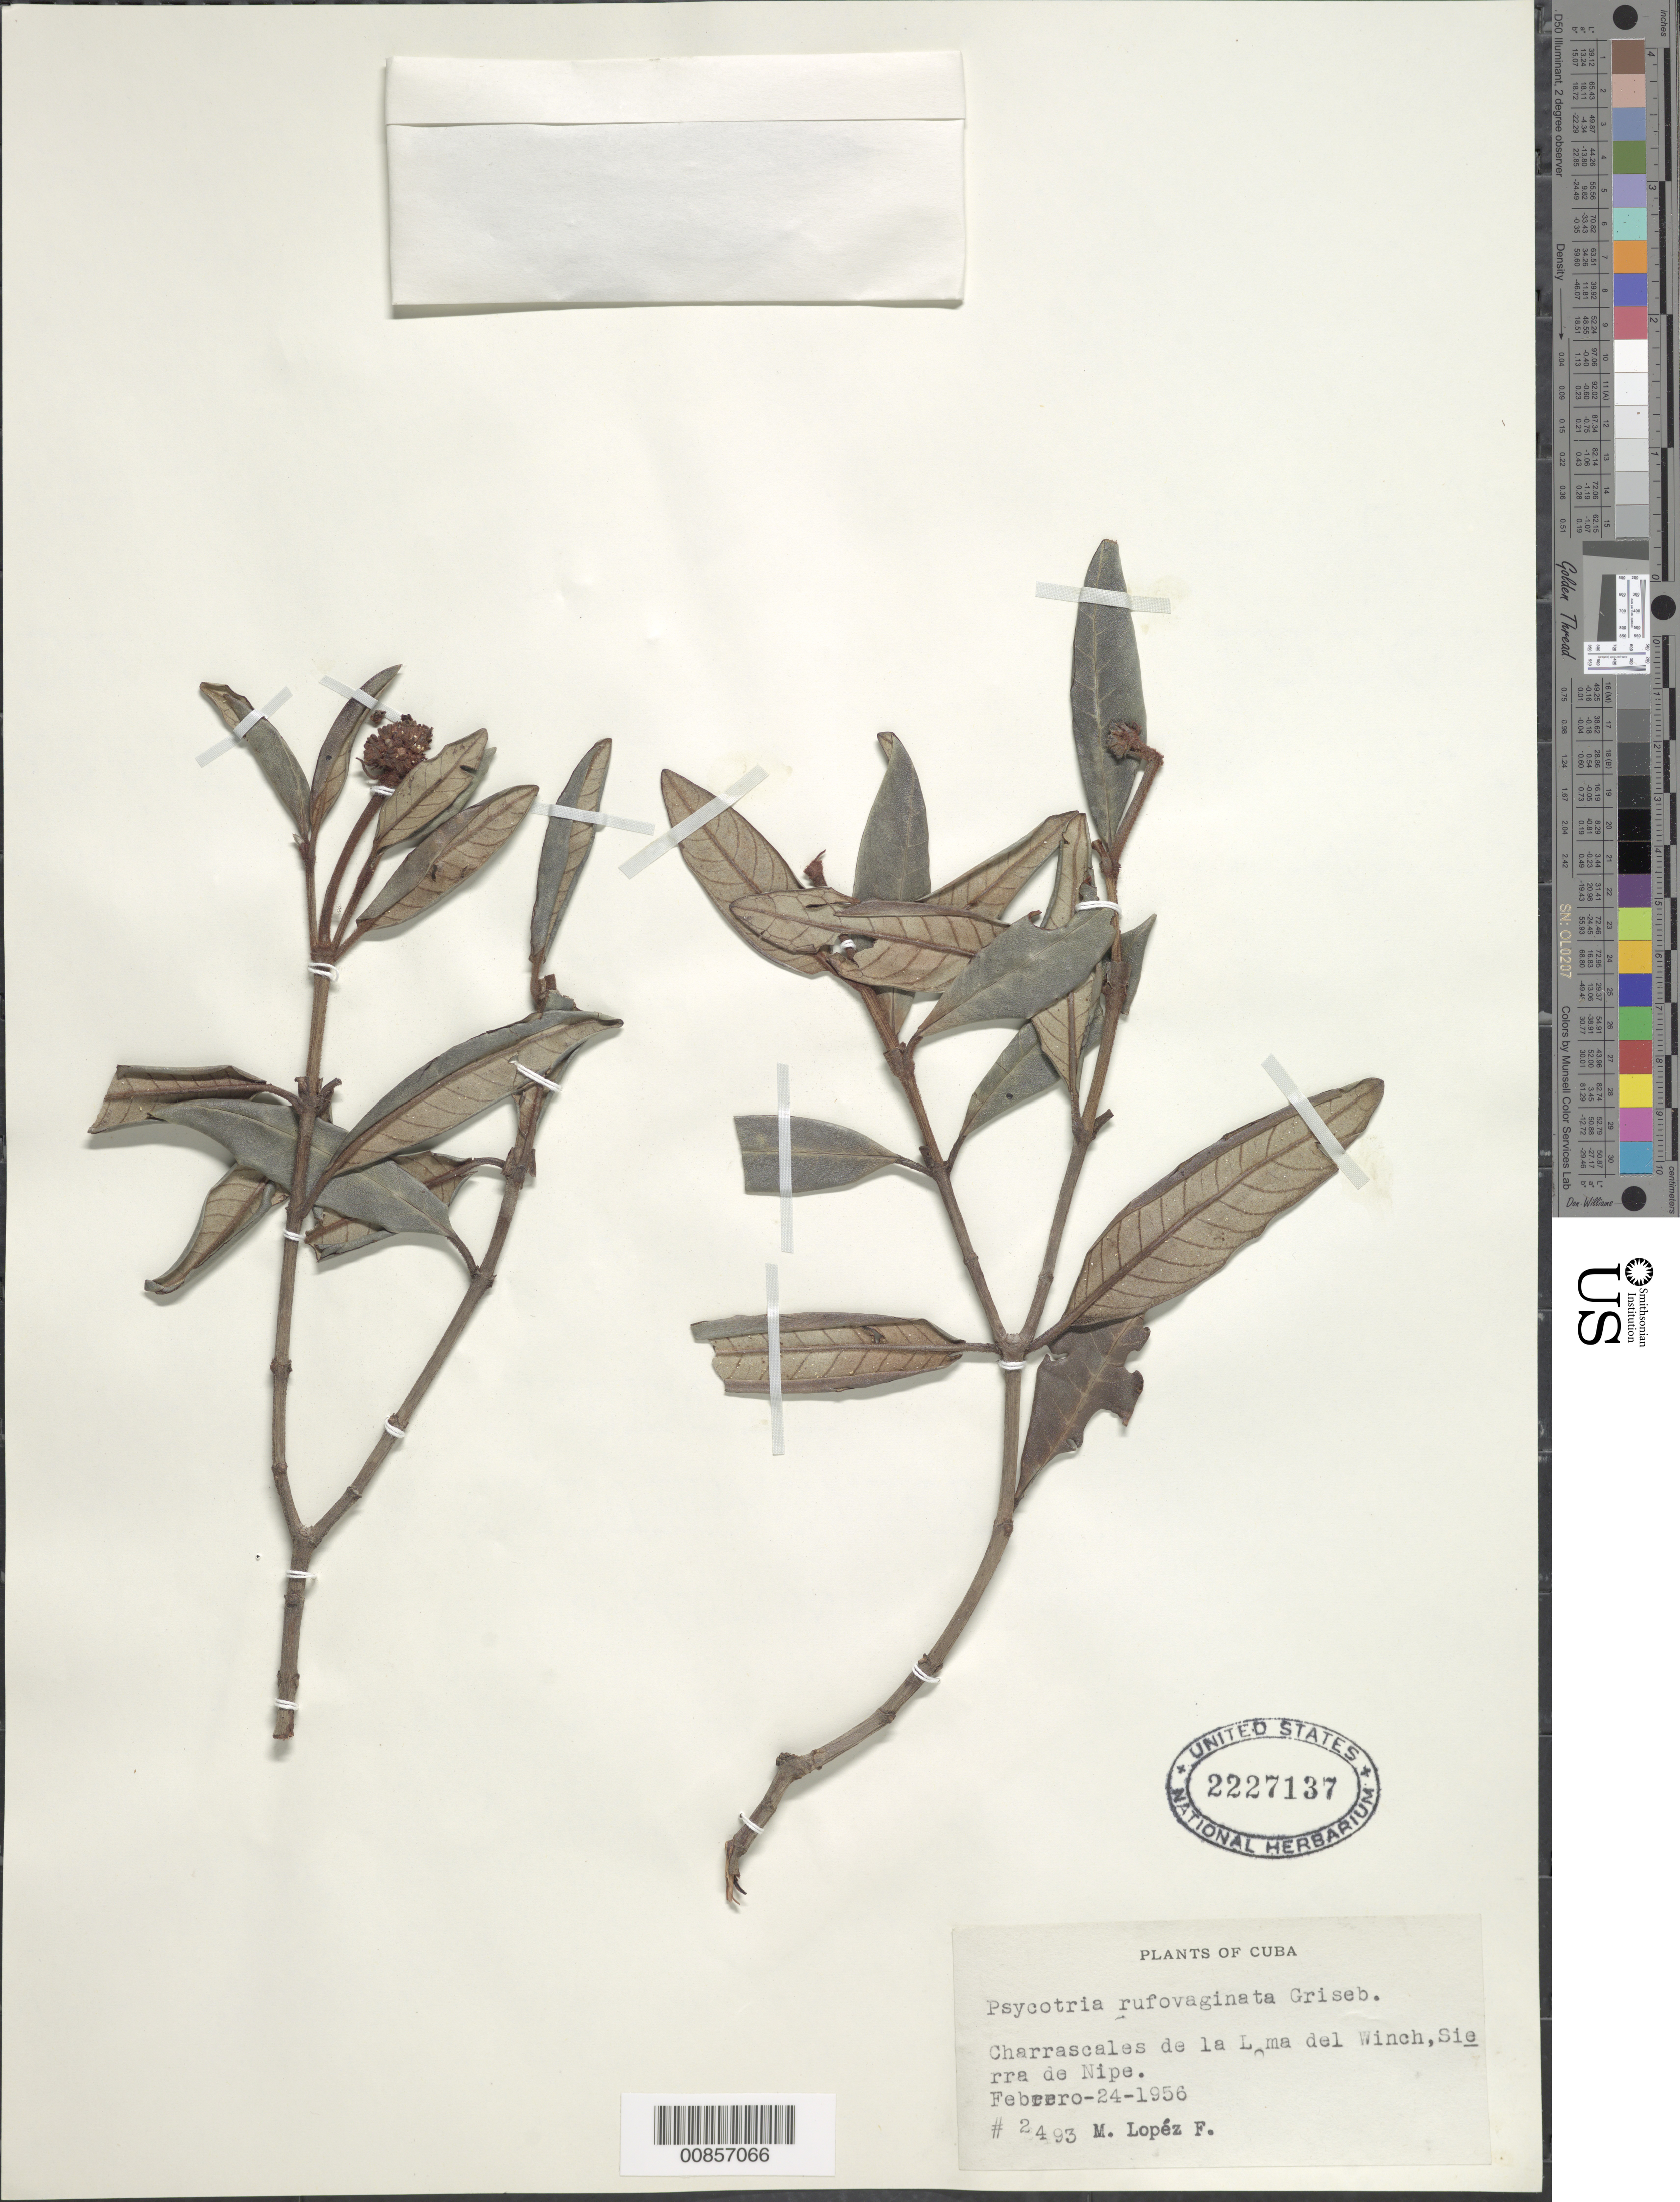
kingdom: Plantae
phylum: Tracheophyta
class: Magnoliopsida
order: Gentianales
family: Rubiaceae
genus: Psychotria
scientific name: Psychotria rufovaginata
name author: Griseb.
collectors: M. López Figueiras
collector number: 2493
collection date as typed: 24 Feb 1956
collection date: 1956-02-24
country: Cuba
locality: Loma del Winch, Sierra de Nipe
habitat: Charrascales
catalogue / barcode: US 2227137